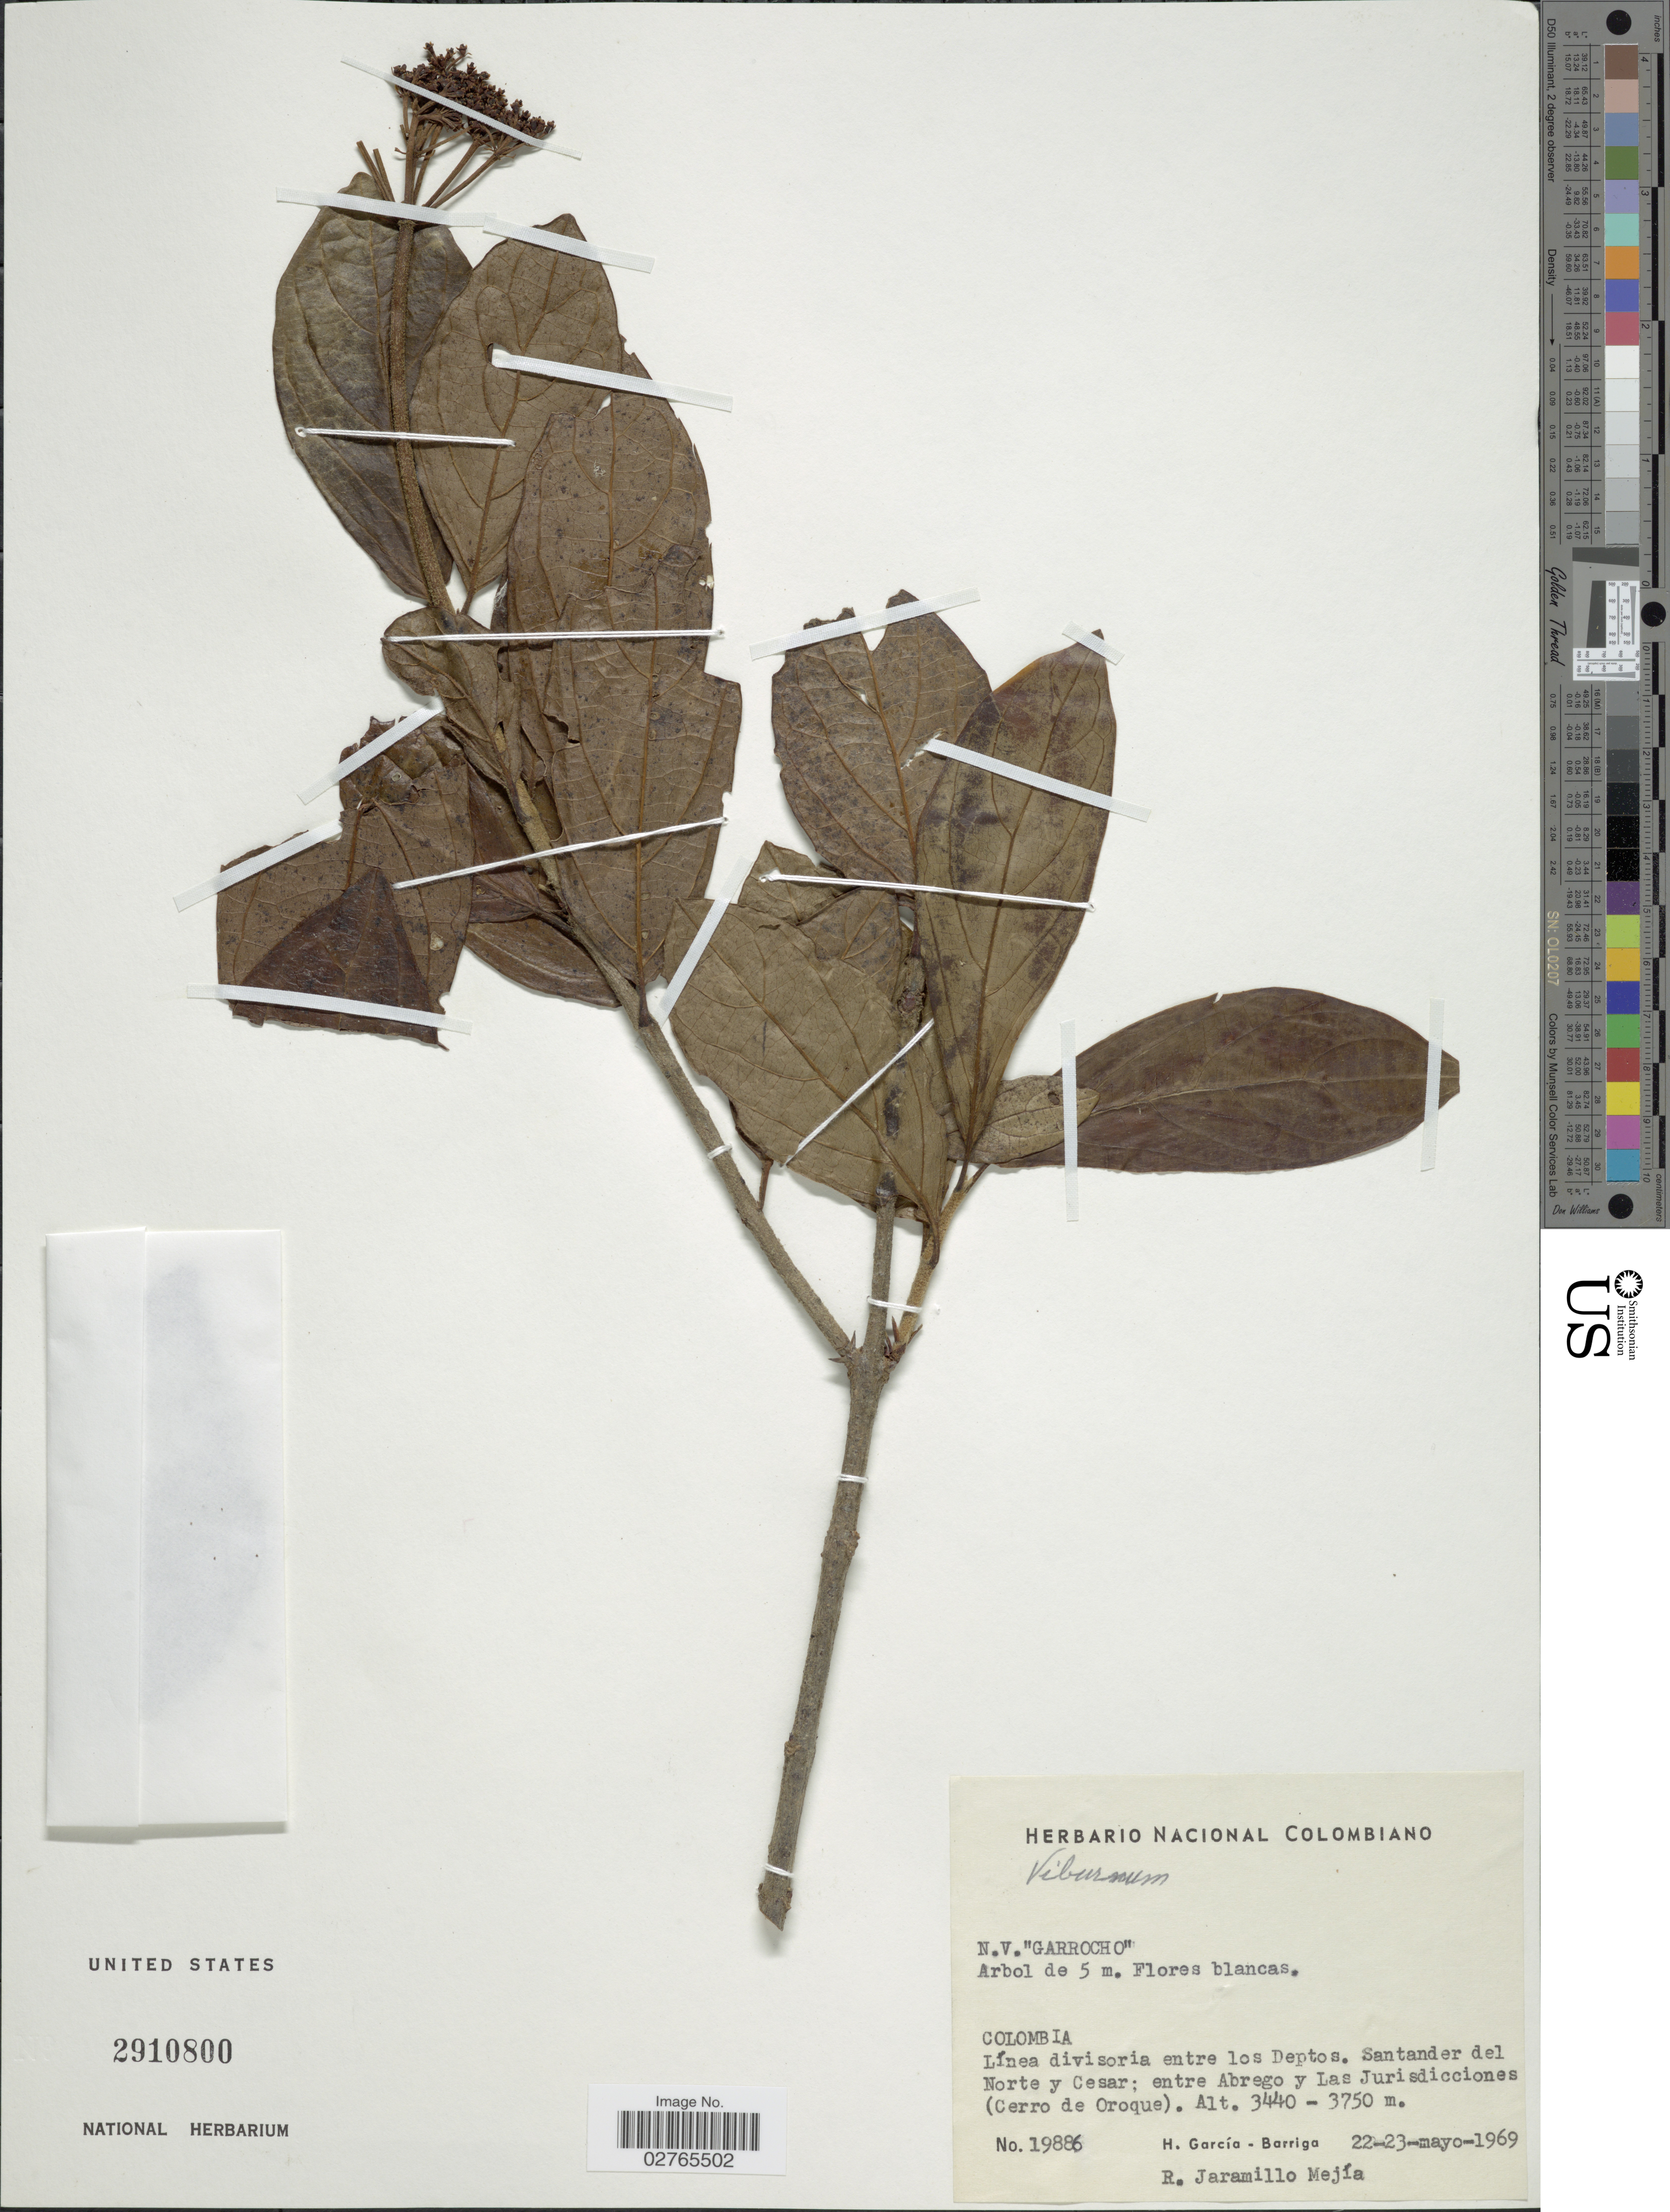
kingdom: Plantae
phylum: Tracheophyta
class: Magnoliopsida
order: Dipsacales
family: Viburnaceae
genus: Viburnum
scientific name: Viburnum sp.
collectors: H. García Barriga & R. Jaramillo M.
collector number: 19886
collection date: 1969-05-22/1969-05-23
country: Colombia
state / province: Santander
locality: Línea divisoria entre los Deptos. Santander del Norte y Cesar; entre Abrego y Las Jurisdicciones (Cerro de Oroque).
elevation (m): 3440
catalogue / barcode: US 2910800